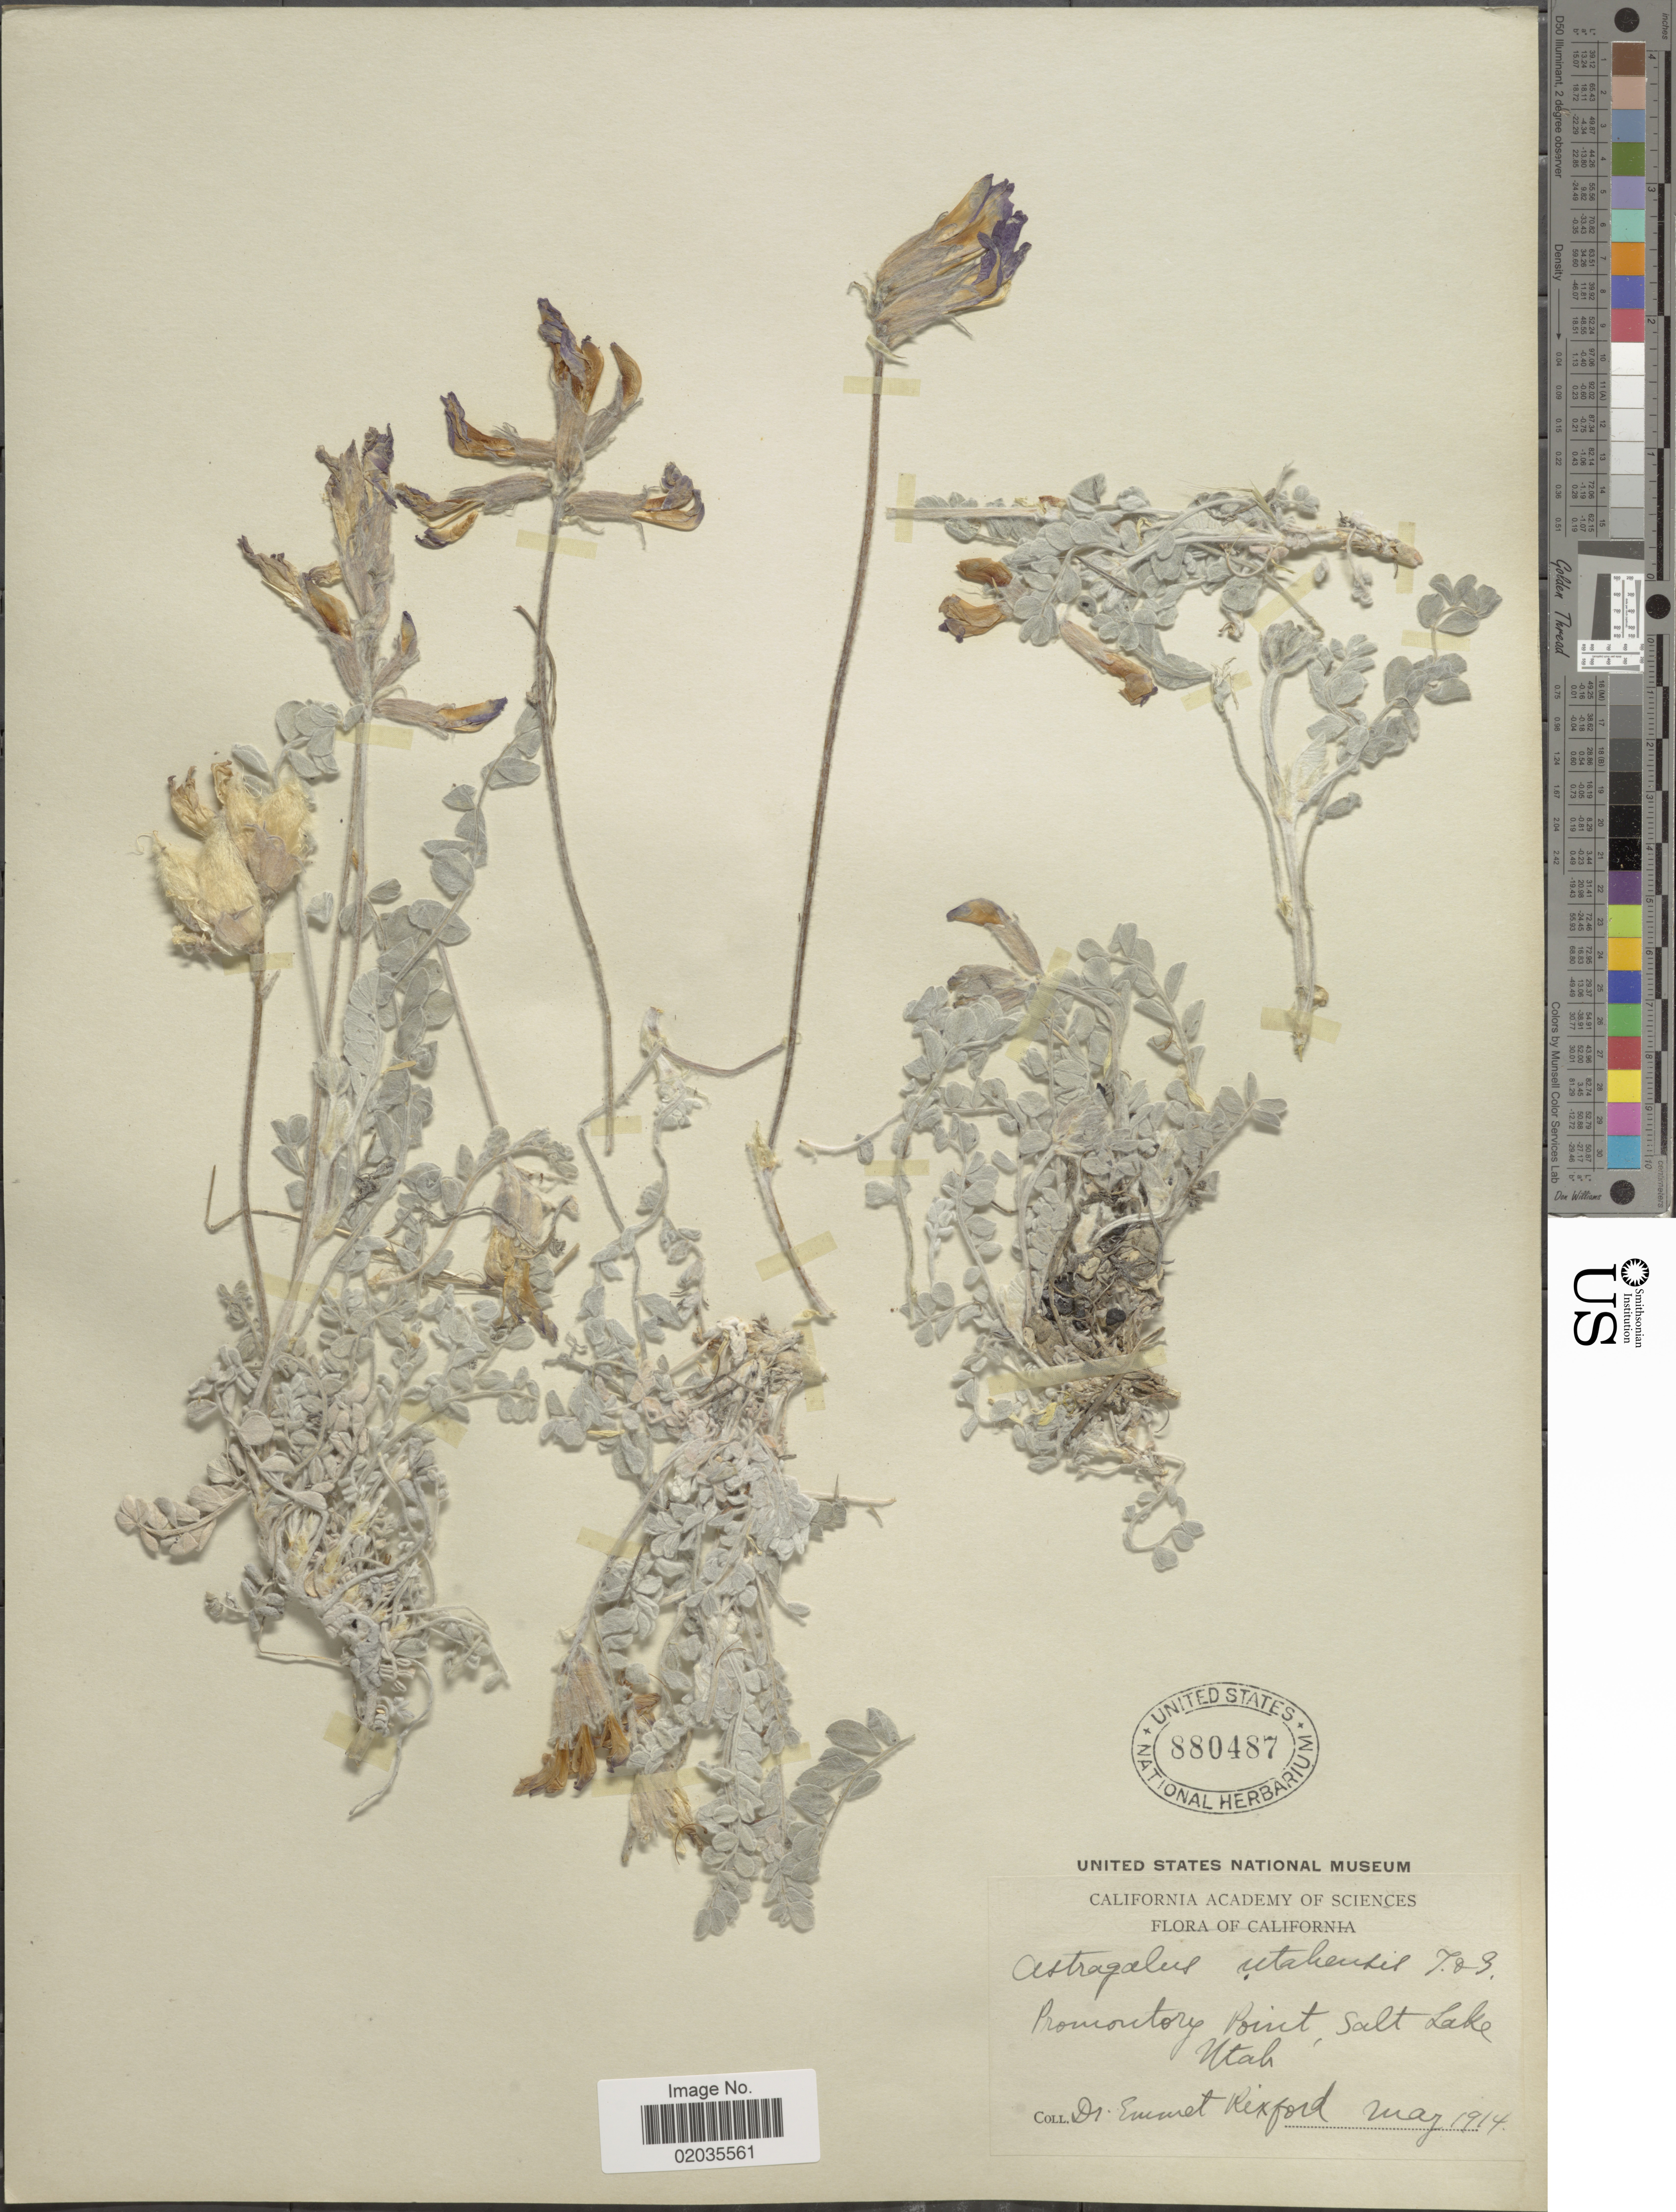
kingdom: Plantae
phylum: Tracheophyta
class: Magnoliopsida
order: Fabales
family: Fabaceae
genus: Astragalus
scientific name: Astragalus utahensis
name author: (Torr.) Torr. & A. Gray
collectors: E. Rixford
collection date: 1914-05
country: United States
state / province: Utah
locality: Promontory Point, Salt Lake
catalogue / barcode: US 880487